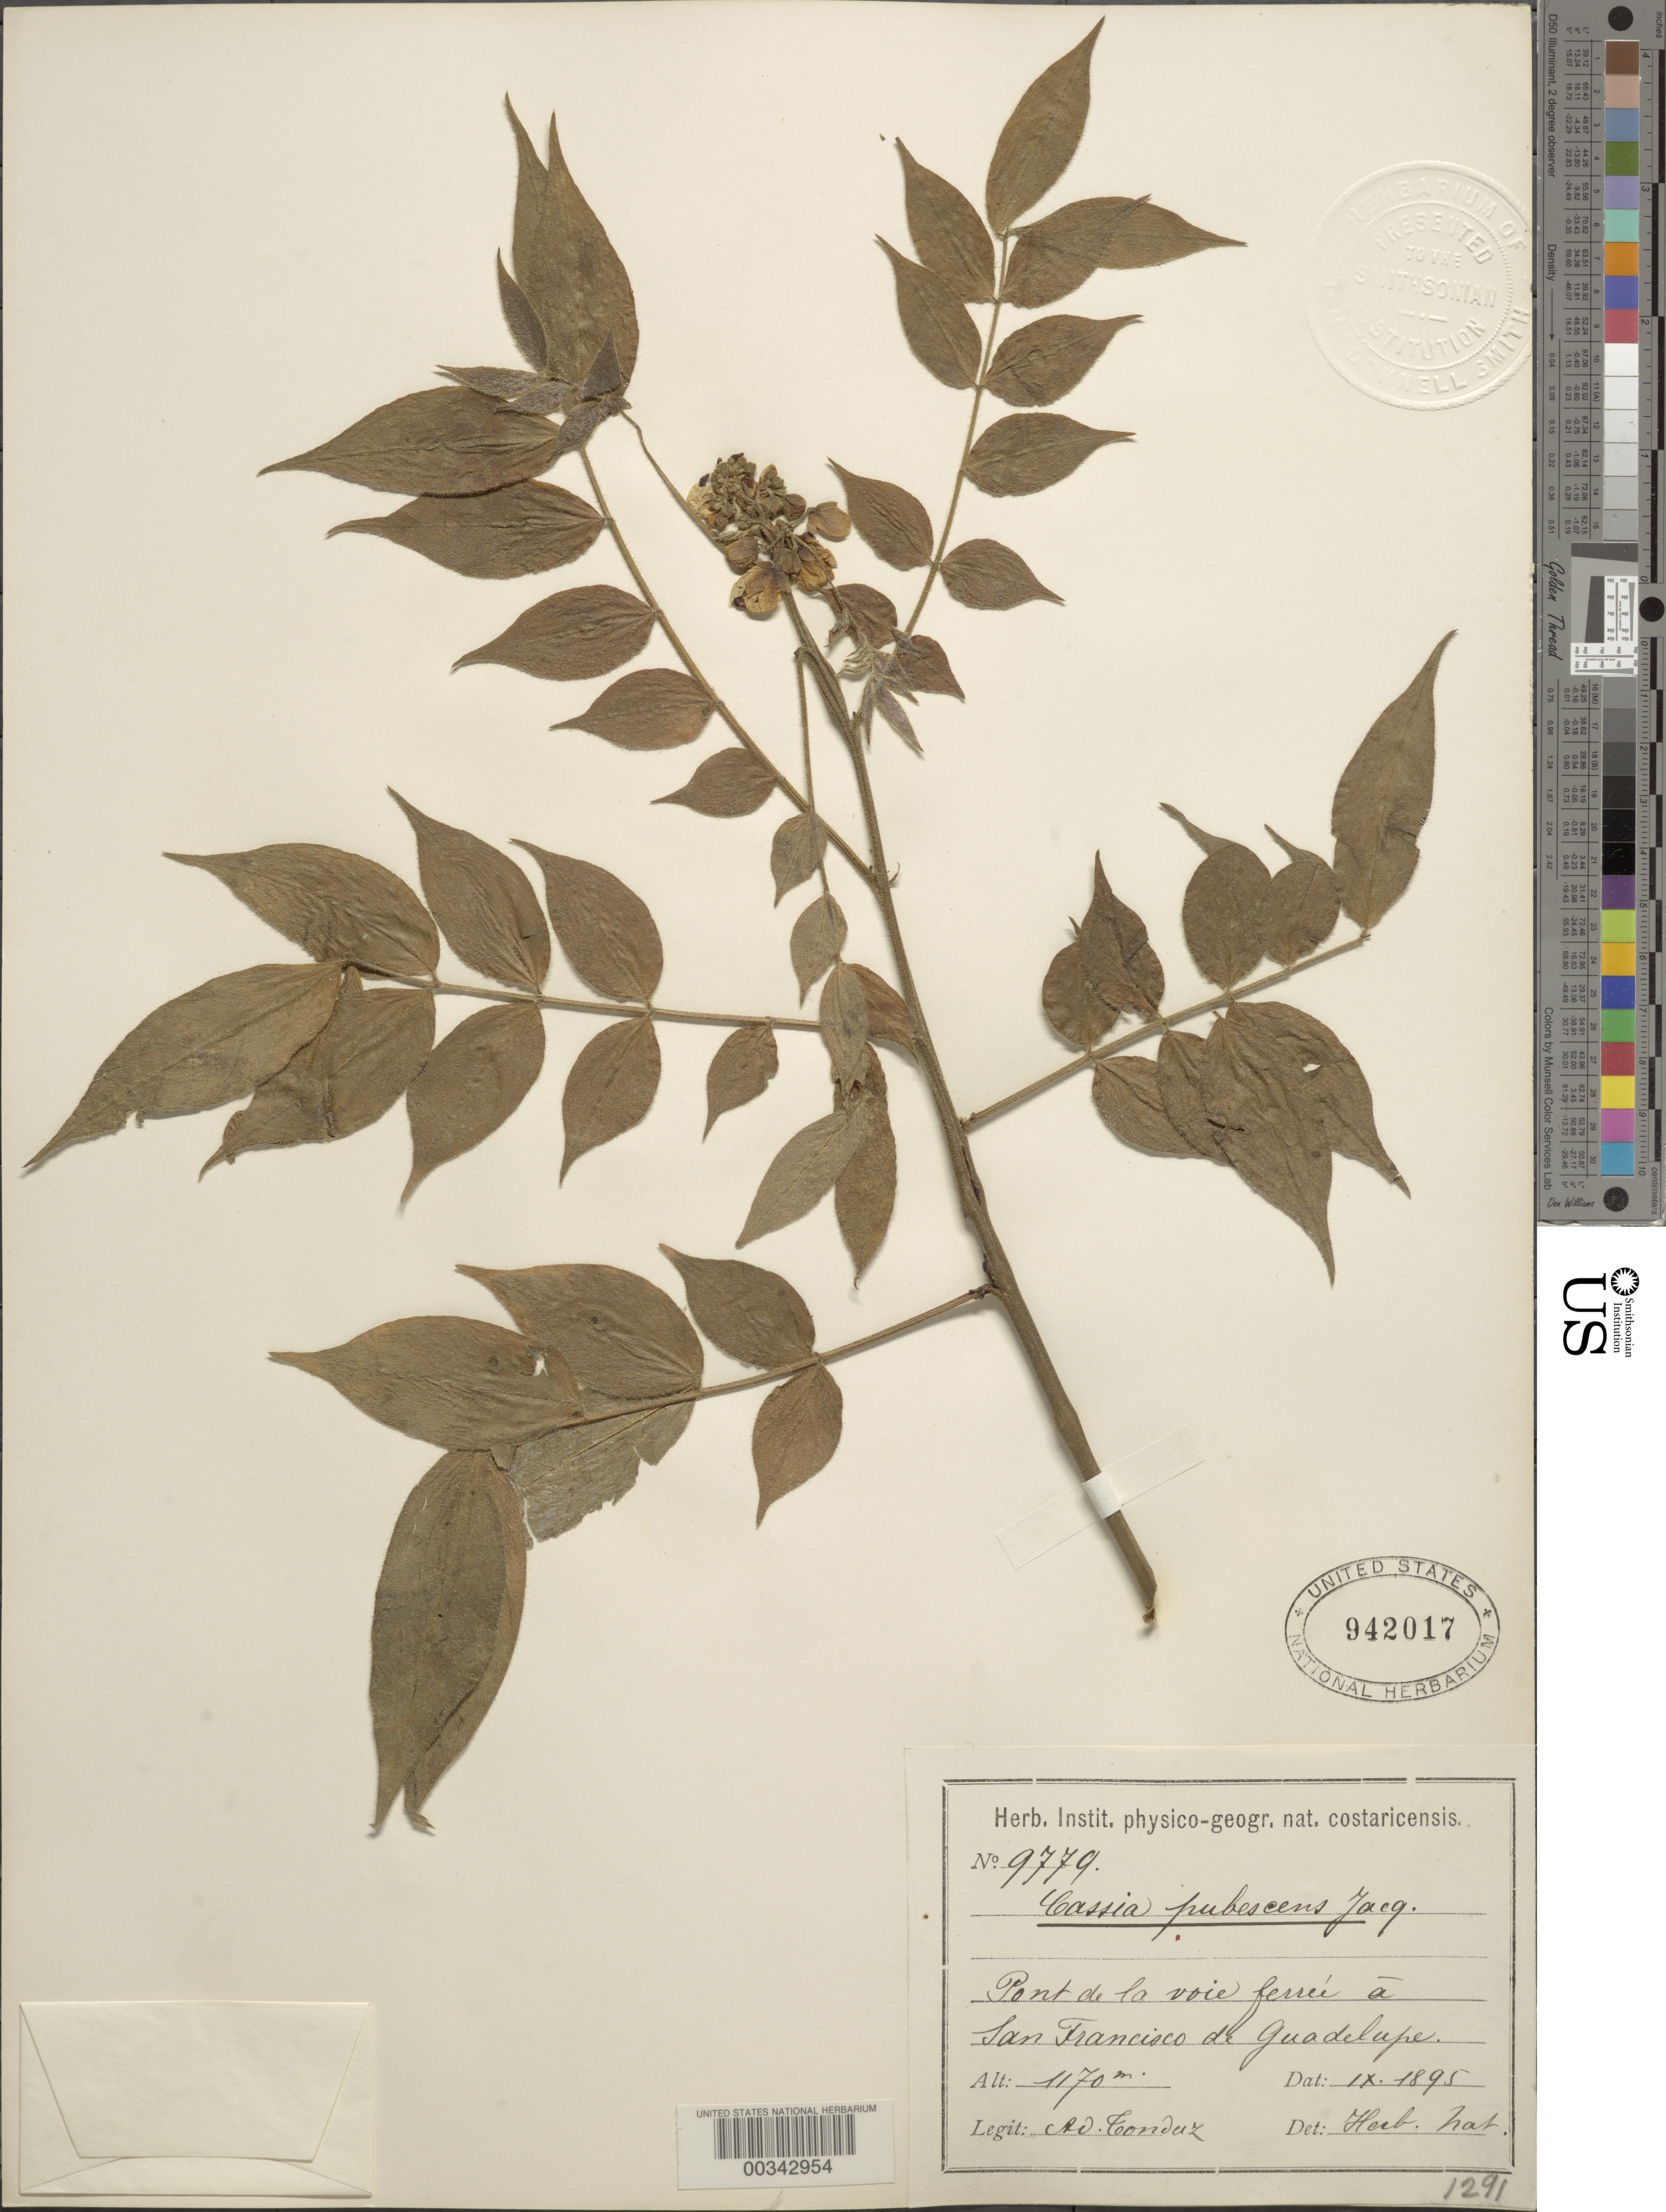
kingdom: Plantae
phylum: Tracheophyta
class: Magnoliopsida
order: Fabales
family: Fabaceae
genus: Senna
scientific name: Senna hirsuta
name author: (L.) H.S. Irwin & Barneby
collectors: A. Tonduz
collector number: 9779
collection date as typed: Sep 1895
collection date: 1895-09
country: Costa Rica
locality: San Francisco de Guadalupe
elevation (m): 1170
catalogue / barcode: US 942017